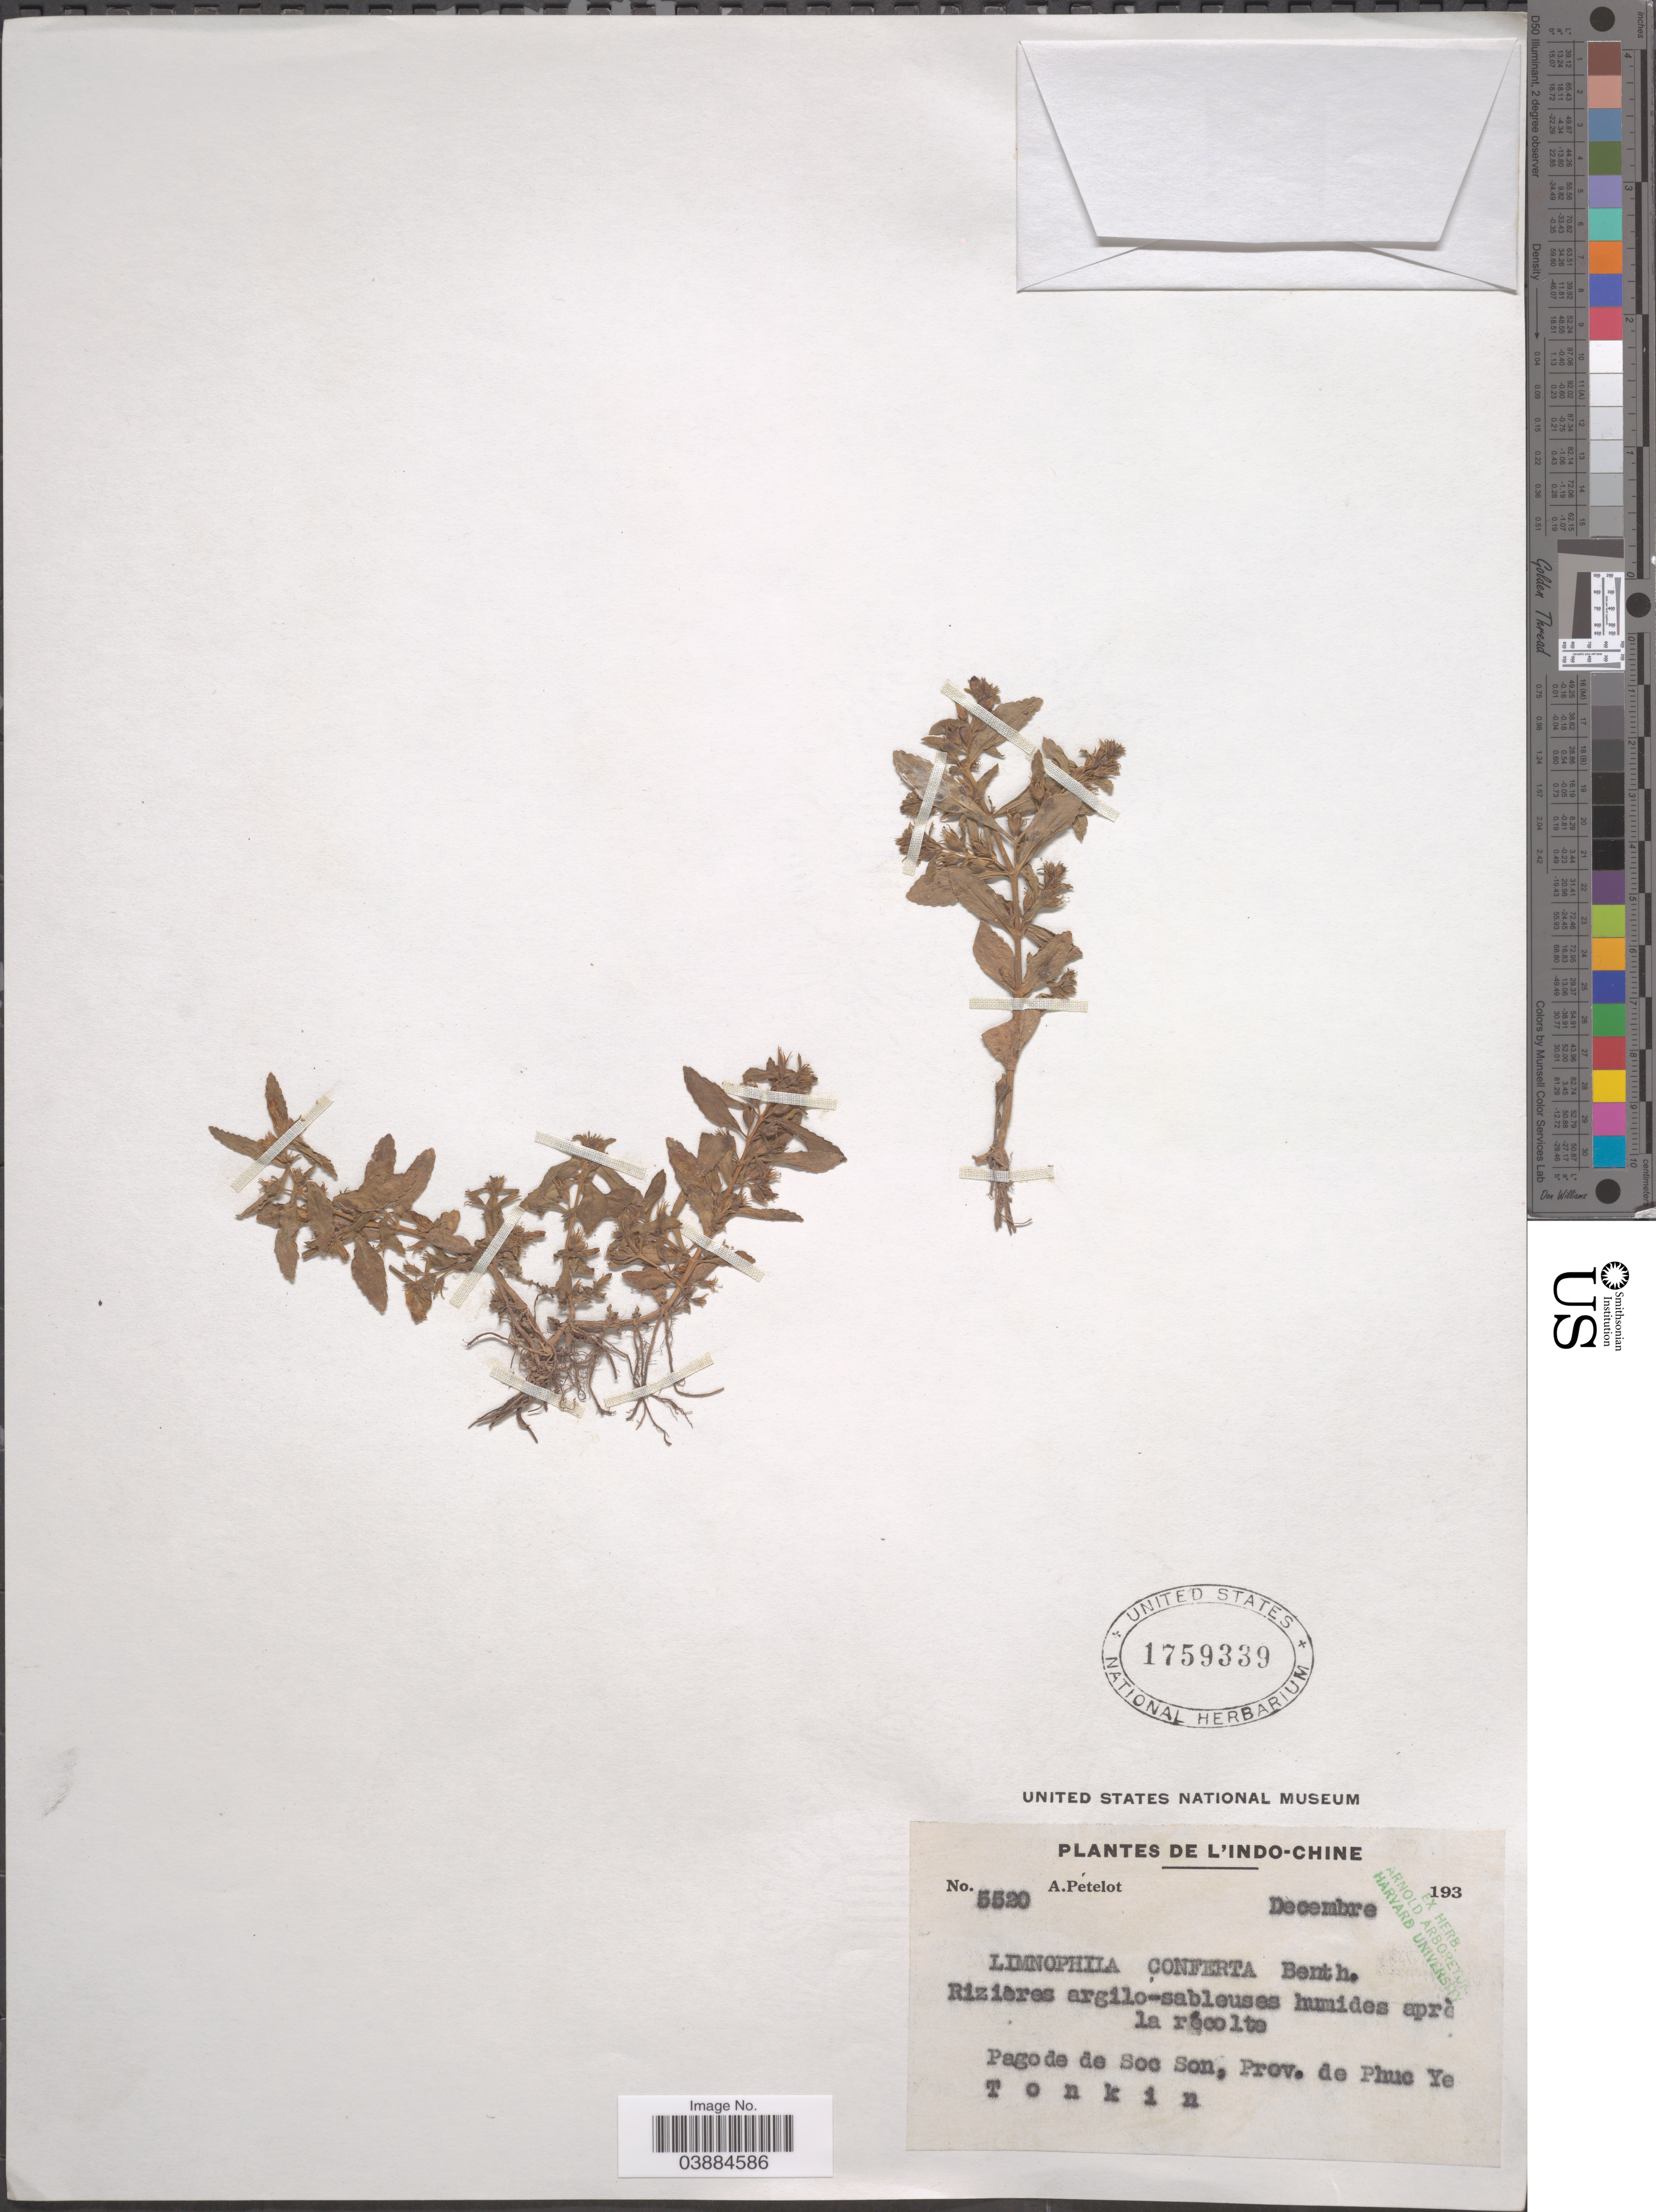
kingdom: Plantae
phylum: Tracheophyta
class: Magnoliopsida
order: Lamiales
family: Plantaginaceae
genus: Limnophila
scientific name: Limnophila repens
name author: (Benth.) Benth.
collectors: A. Petelot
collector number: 5520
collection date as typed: Decembre 193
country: Vietnam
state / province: Vinh Phuc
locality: L'Indo-Chine. Pagode de Soc Son, Prov. de Phuc Ye. Tonkin.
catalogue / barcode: US 1759339